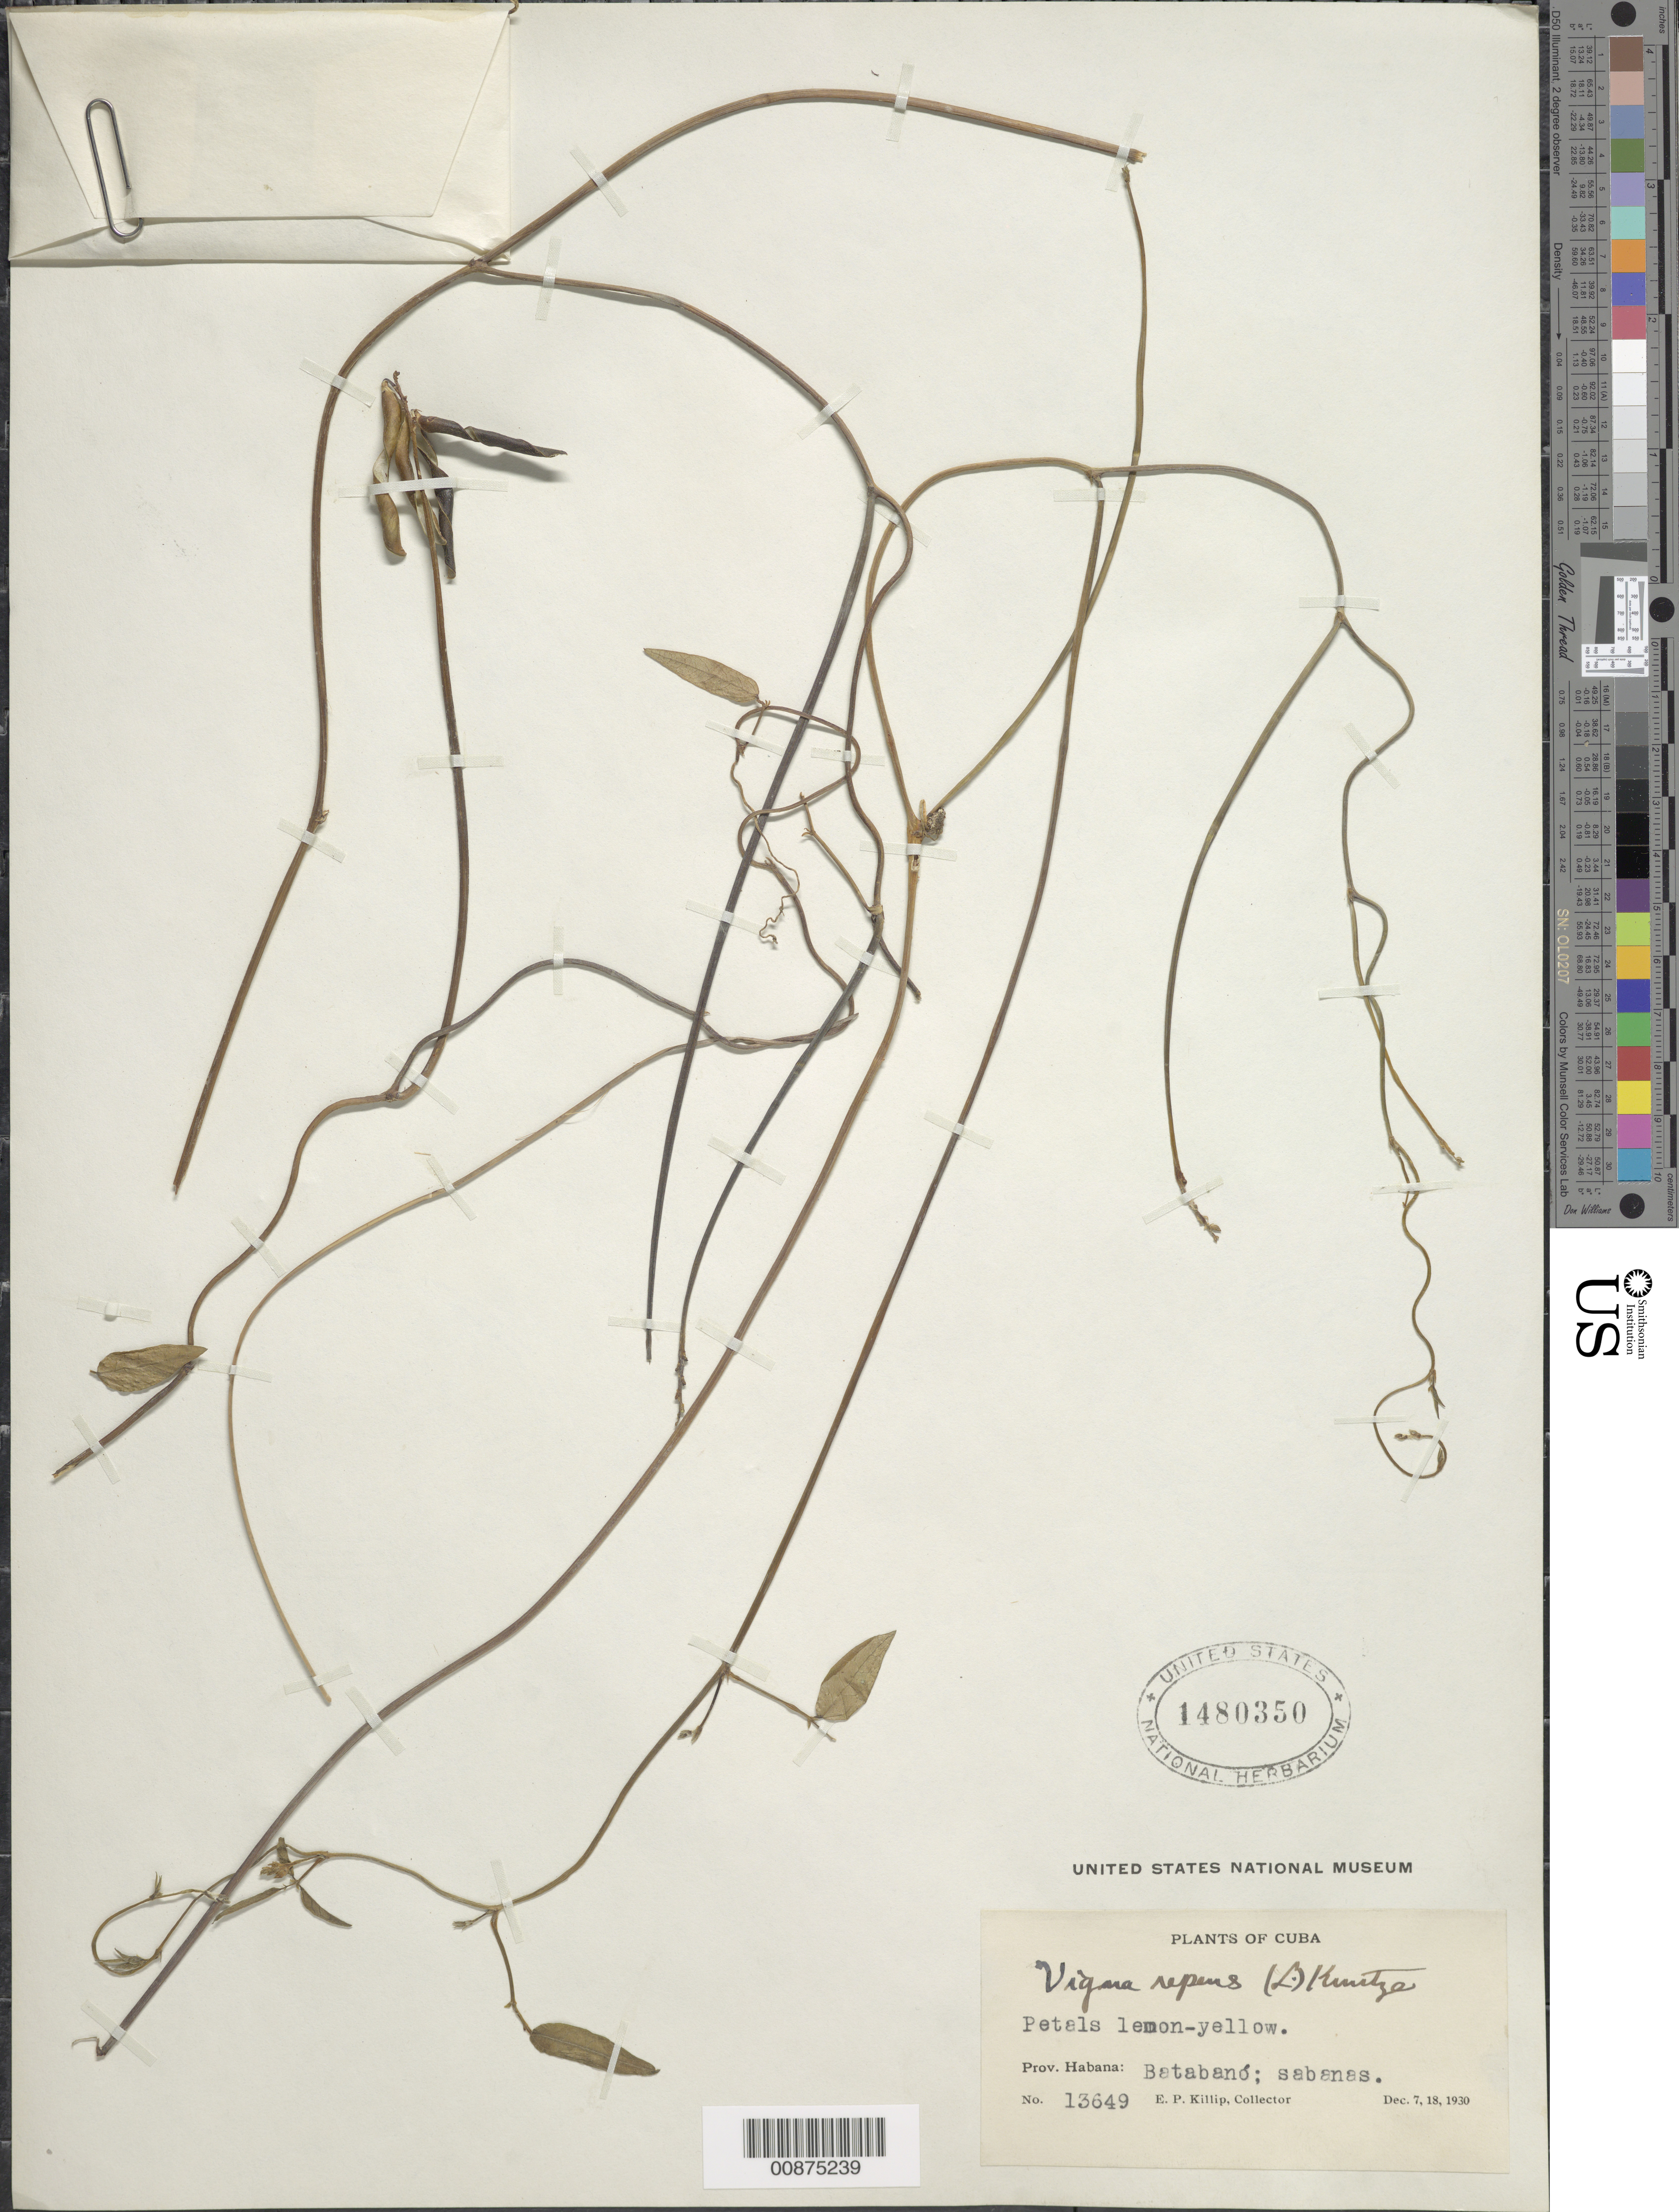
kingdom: Plantae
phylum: Tracheophyta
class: Magnoliopsida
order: Fabales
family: Fabaceae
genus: Vigna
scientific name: Vigna luteola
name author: (Jacq.) Benth.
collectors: E. P. Killip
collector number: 13649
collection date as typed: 07 Dec 1930 to 18 Dec 1930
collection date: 1930-12-07/1930-12-18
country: Cuba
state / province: La Habana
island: Cuba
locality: Batabanó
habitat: Sabanas.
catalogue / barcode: US 1480350